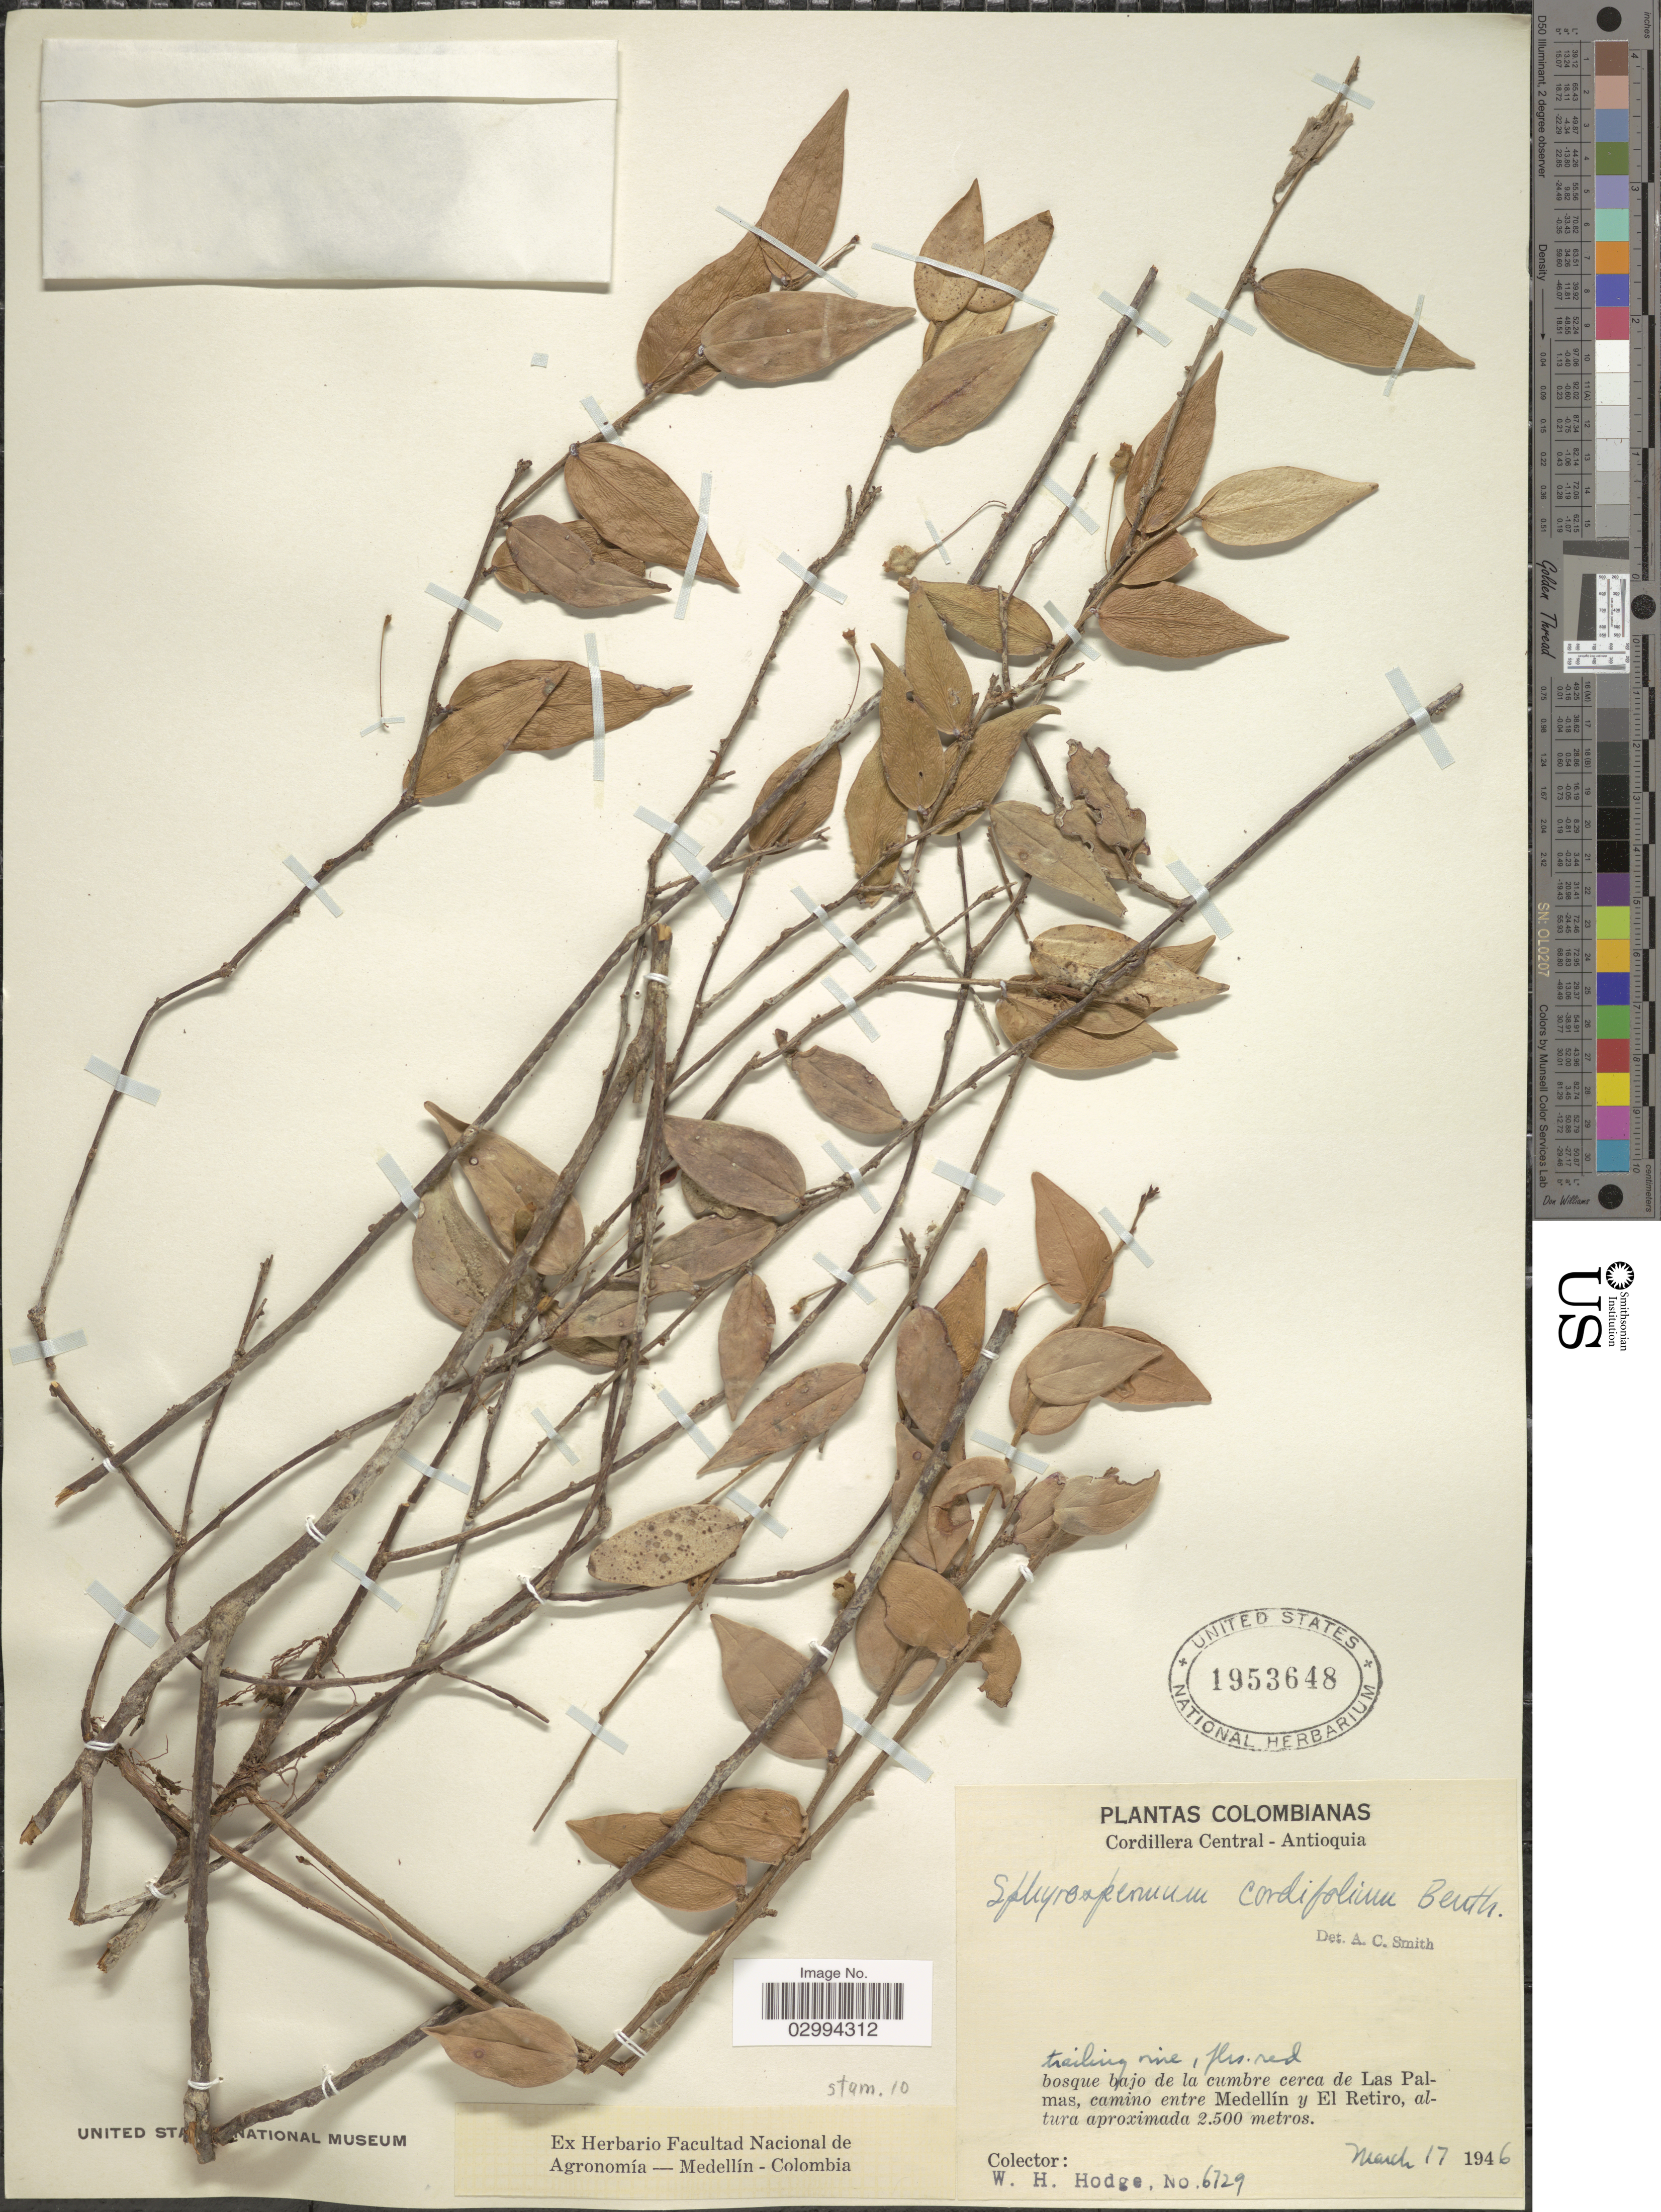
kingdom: Plantae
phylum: Tracheophyta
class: Magnoliopsida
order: Ericales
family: Ericaceae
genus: Sphyrospermum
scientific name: Sphyrospermum cordifolium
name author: Benth.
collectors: W. Hodge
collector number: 6729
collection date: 1946-03-17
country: Colombia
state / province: Antioquia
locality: Cordillera Central, bosque bajo de la cumbre cerca de Las Palmas, camino entre Medellín y El Retiro.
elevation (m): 2500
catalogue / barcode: US 1953648